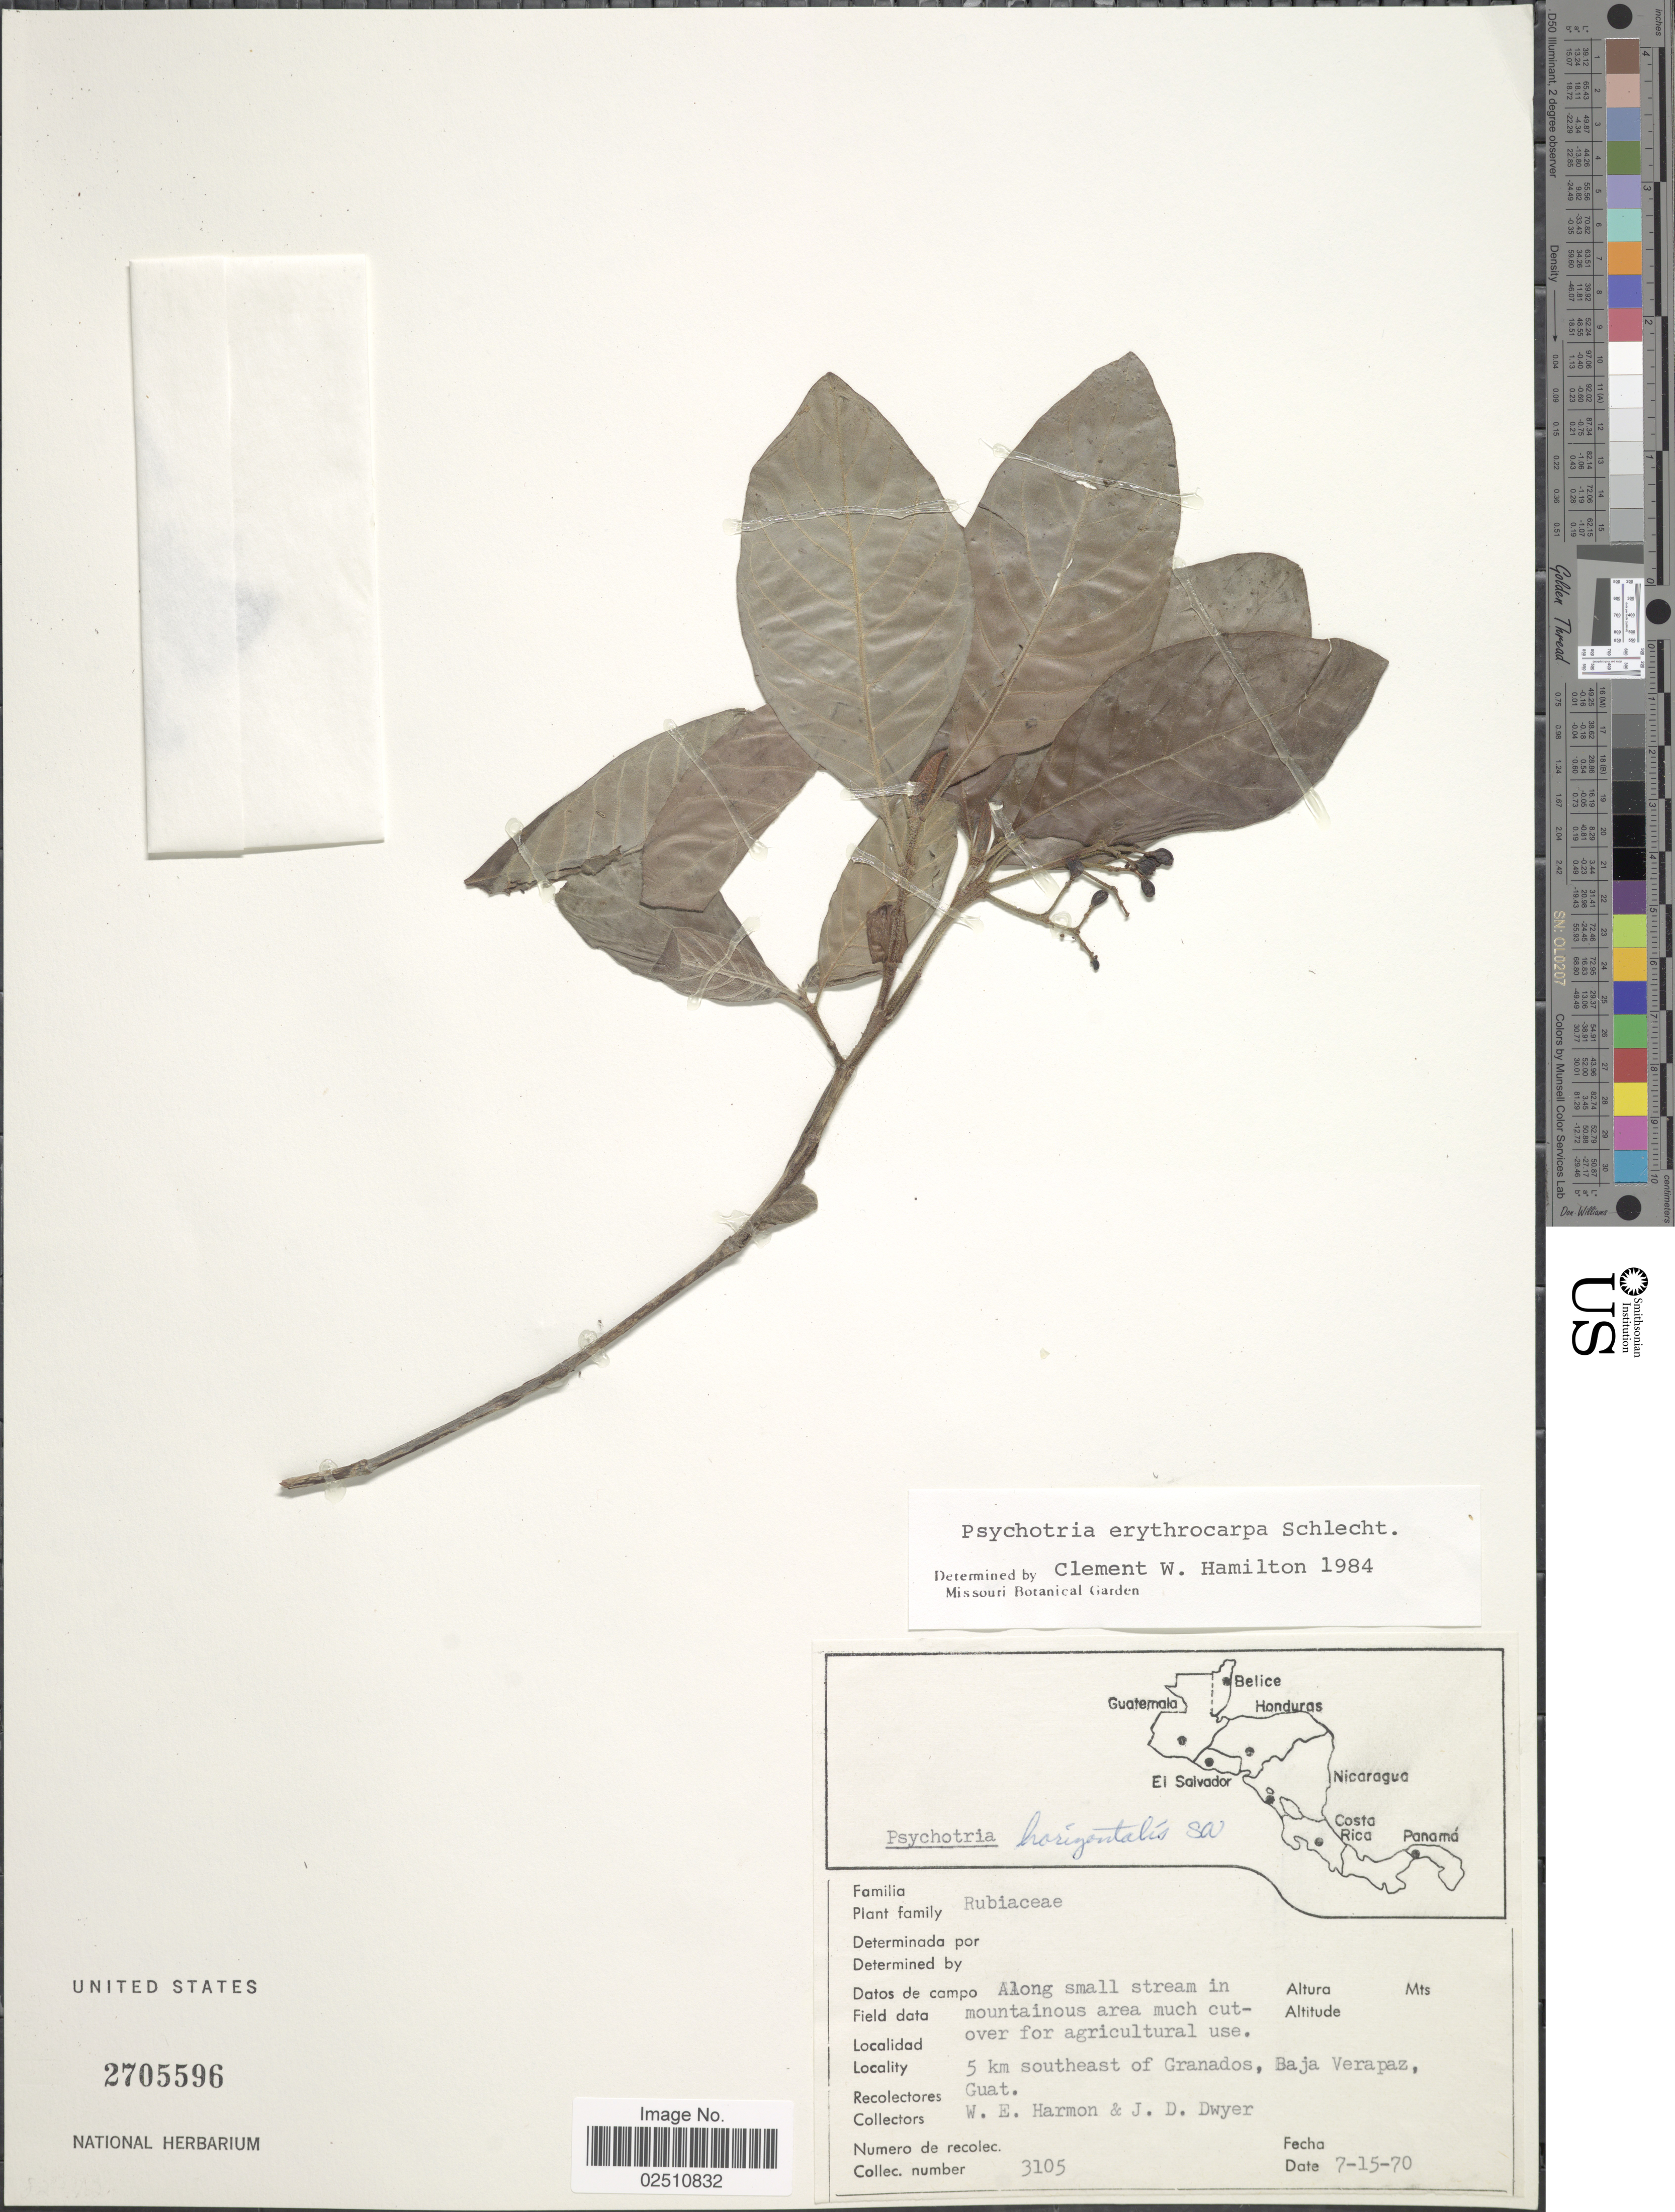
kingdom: Plantae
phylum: Tracheophyta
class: Magnoliopsida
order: Gentianales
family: Rubiaceae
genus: Psychotria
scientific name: Psychotria erythrocarpa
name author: Schltdl.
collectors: W. E. Harmon & J. D. Dwyer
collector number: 3105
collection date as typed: Transcribed d/m/y: 15/7/70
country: Guatemala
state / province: Baja Verapaz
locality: Along small stream, 5 km southeast of Granados, Baja Verapaz, Guat.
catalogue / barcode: US 2705596